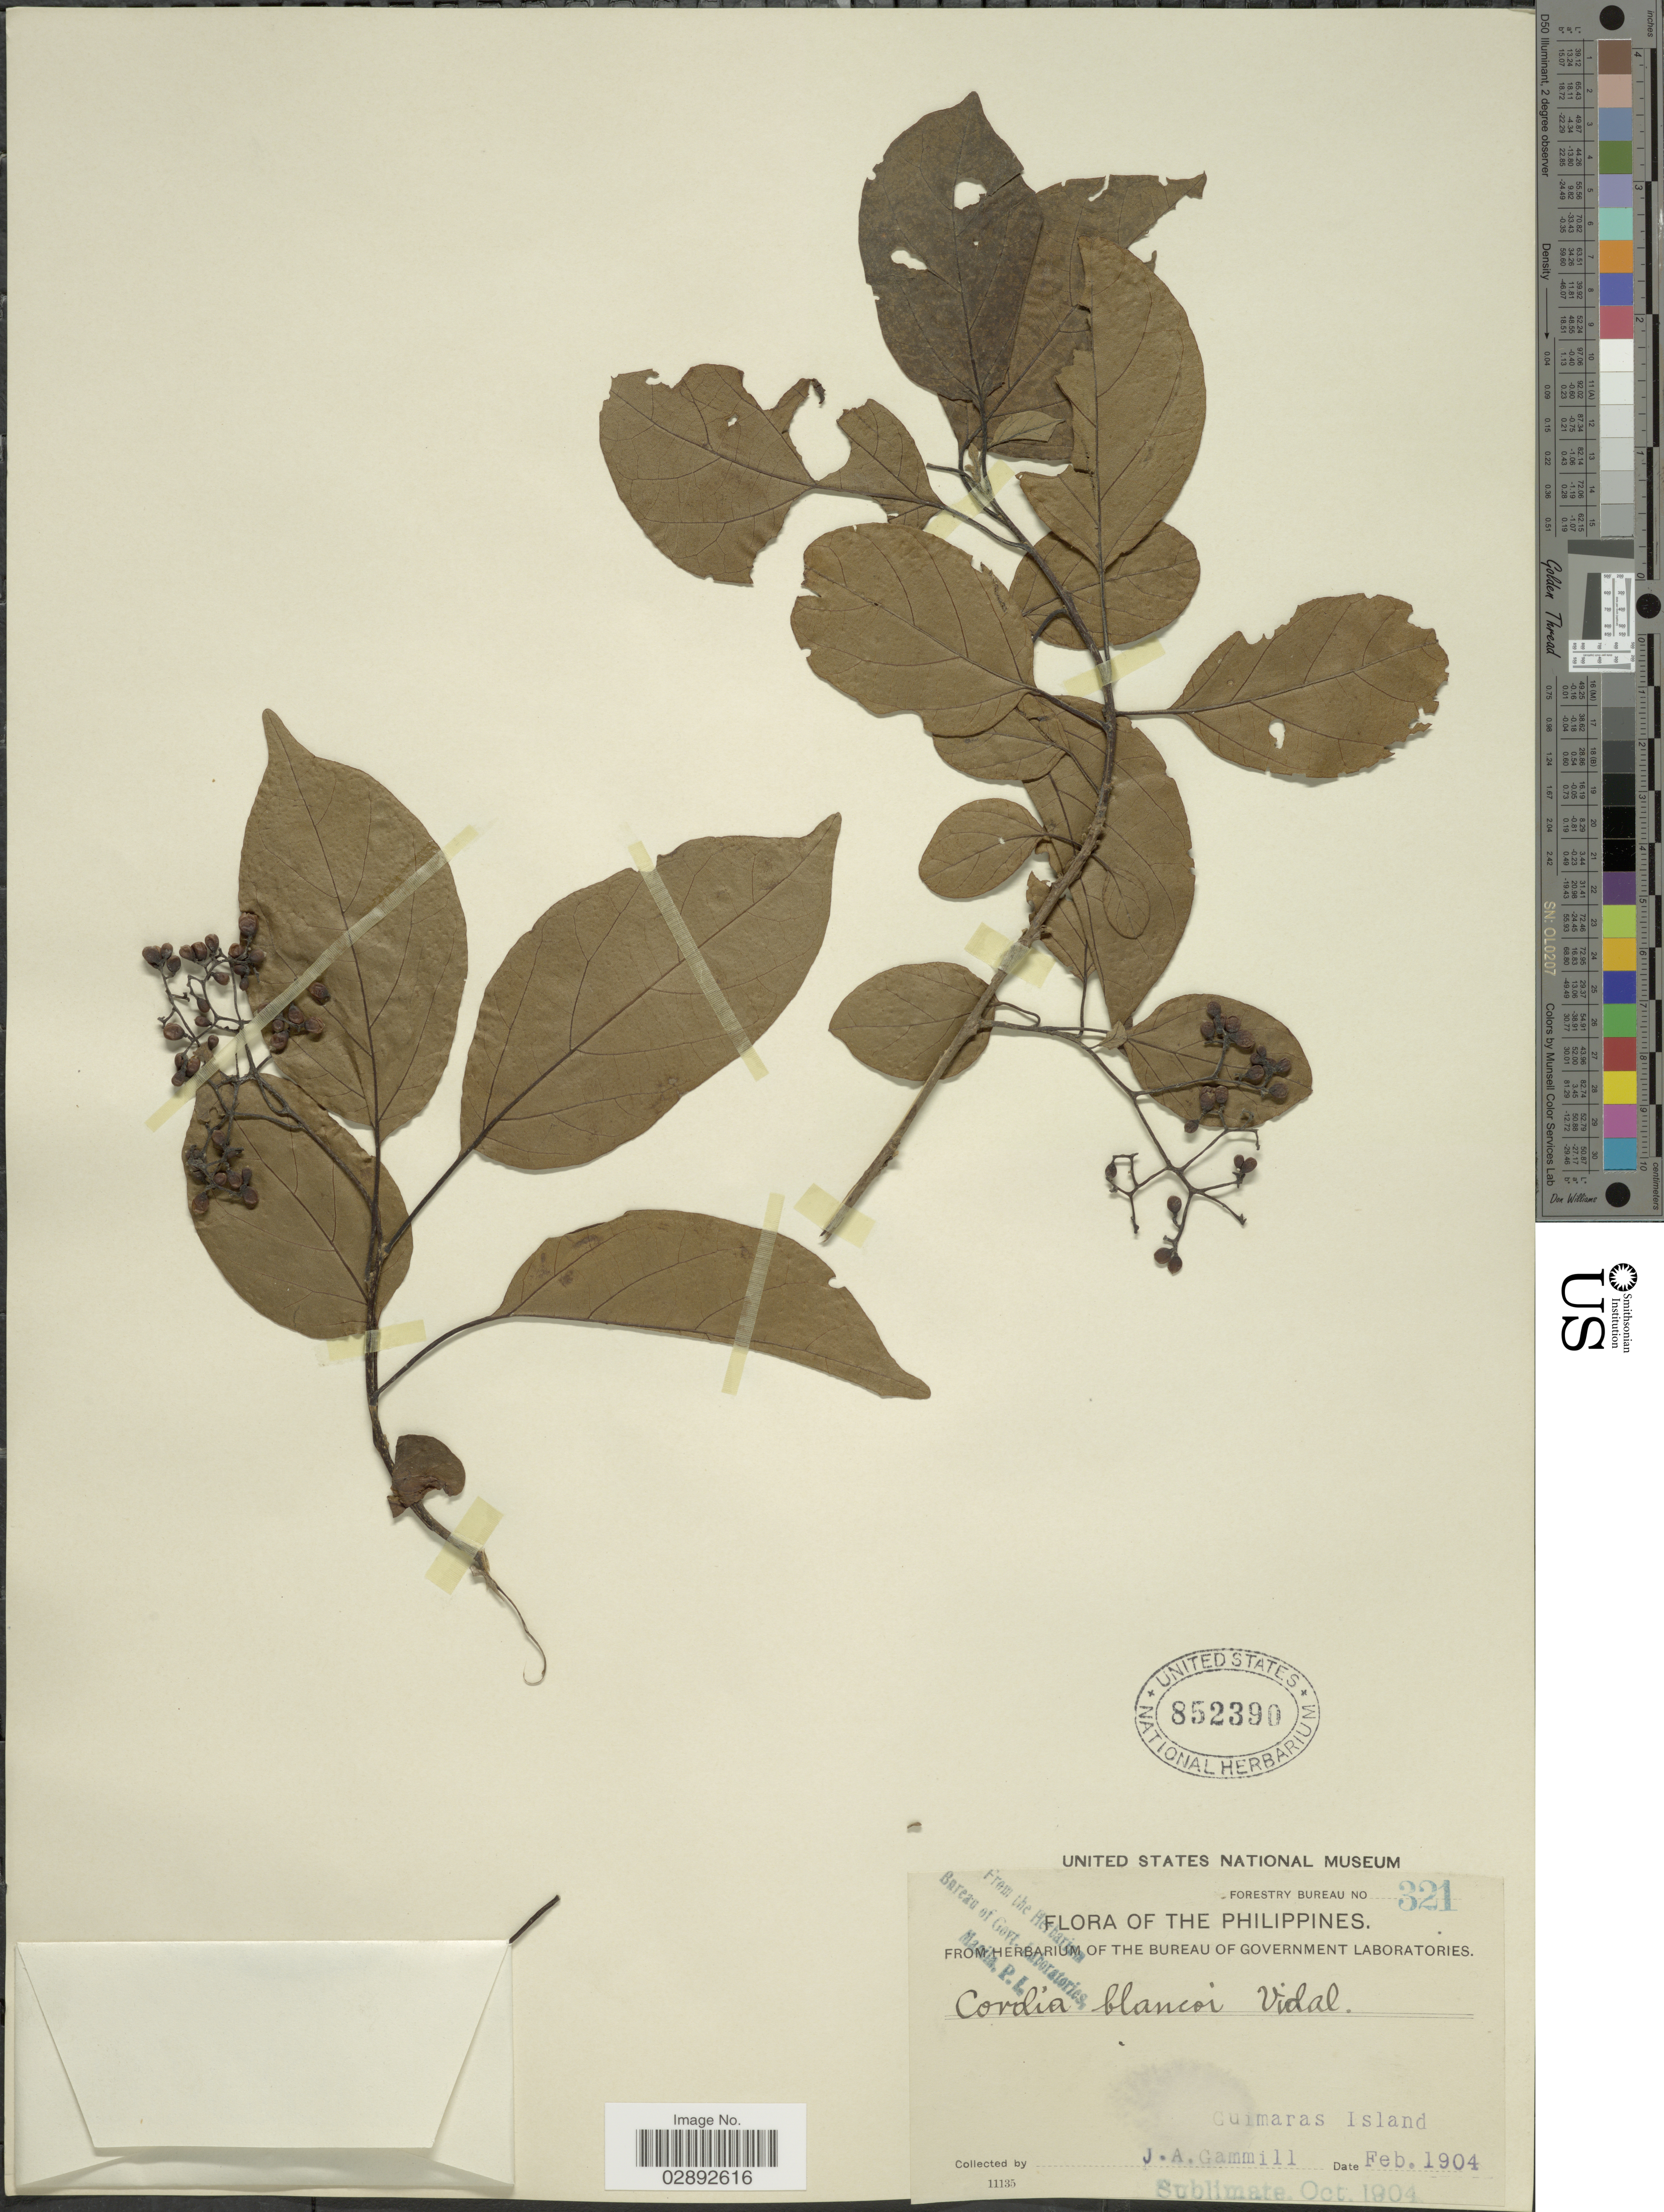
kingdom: Plantae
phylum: Tracheophyta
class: Magnoliopsida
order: Boraginales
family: Cordiaceae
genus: Cordia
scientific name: Cordia dichotoma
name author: G. Forst.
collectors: J. Gammill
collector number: Forestry Bureau 321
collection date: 1904-02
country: Philippines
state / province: Western Visayas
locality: Guimaras Island.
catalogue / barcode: US 852390